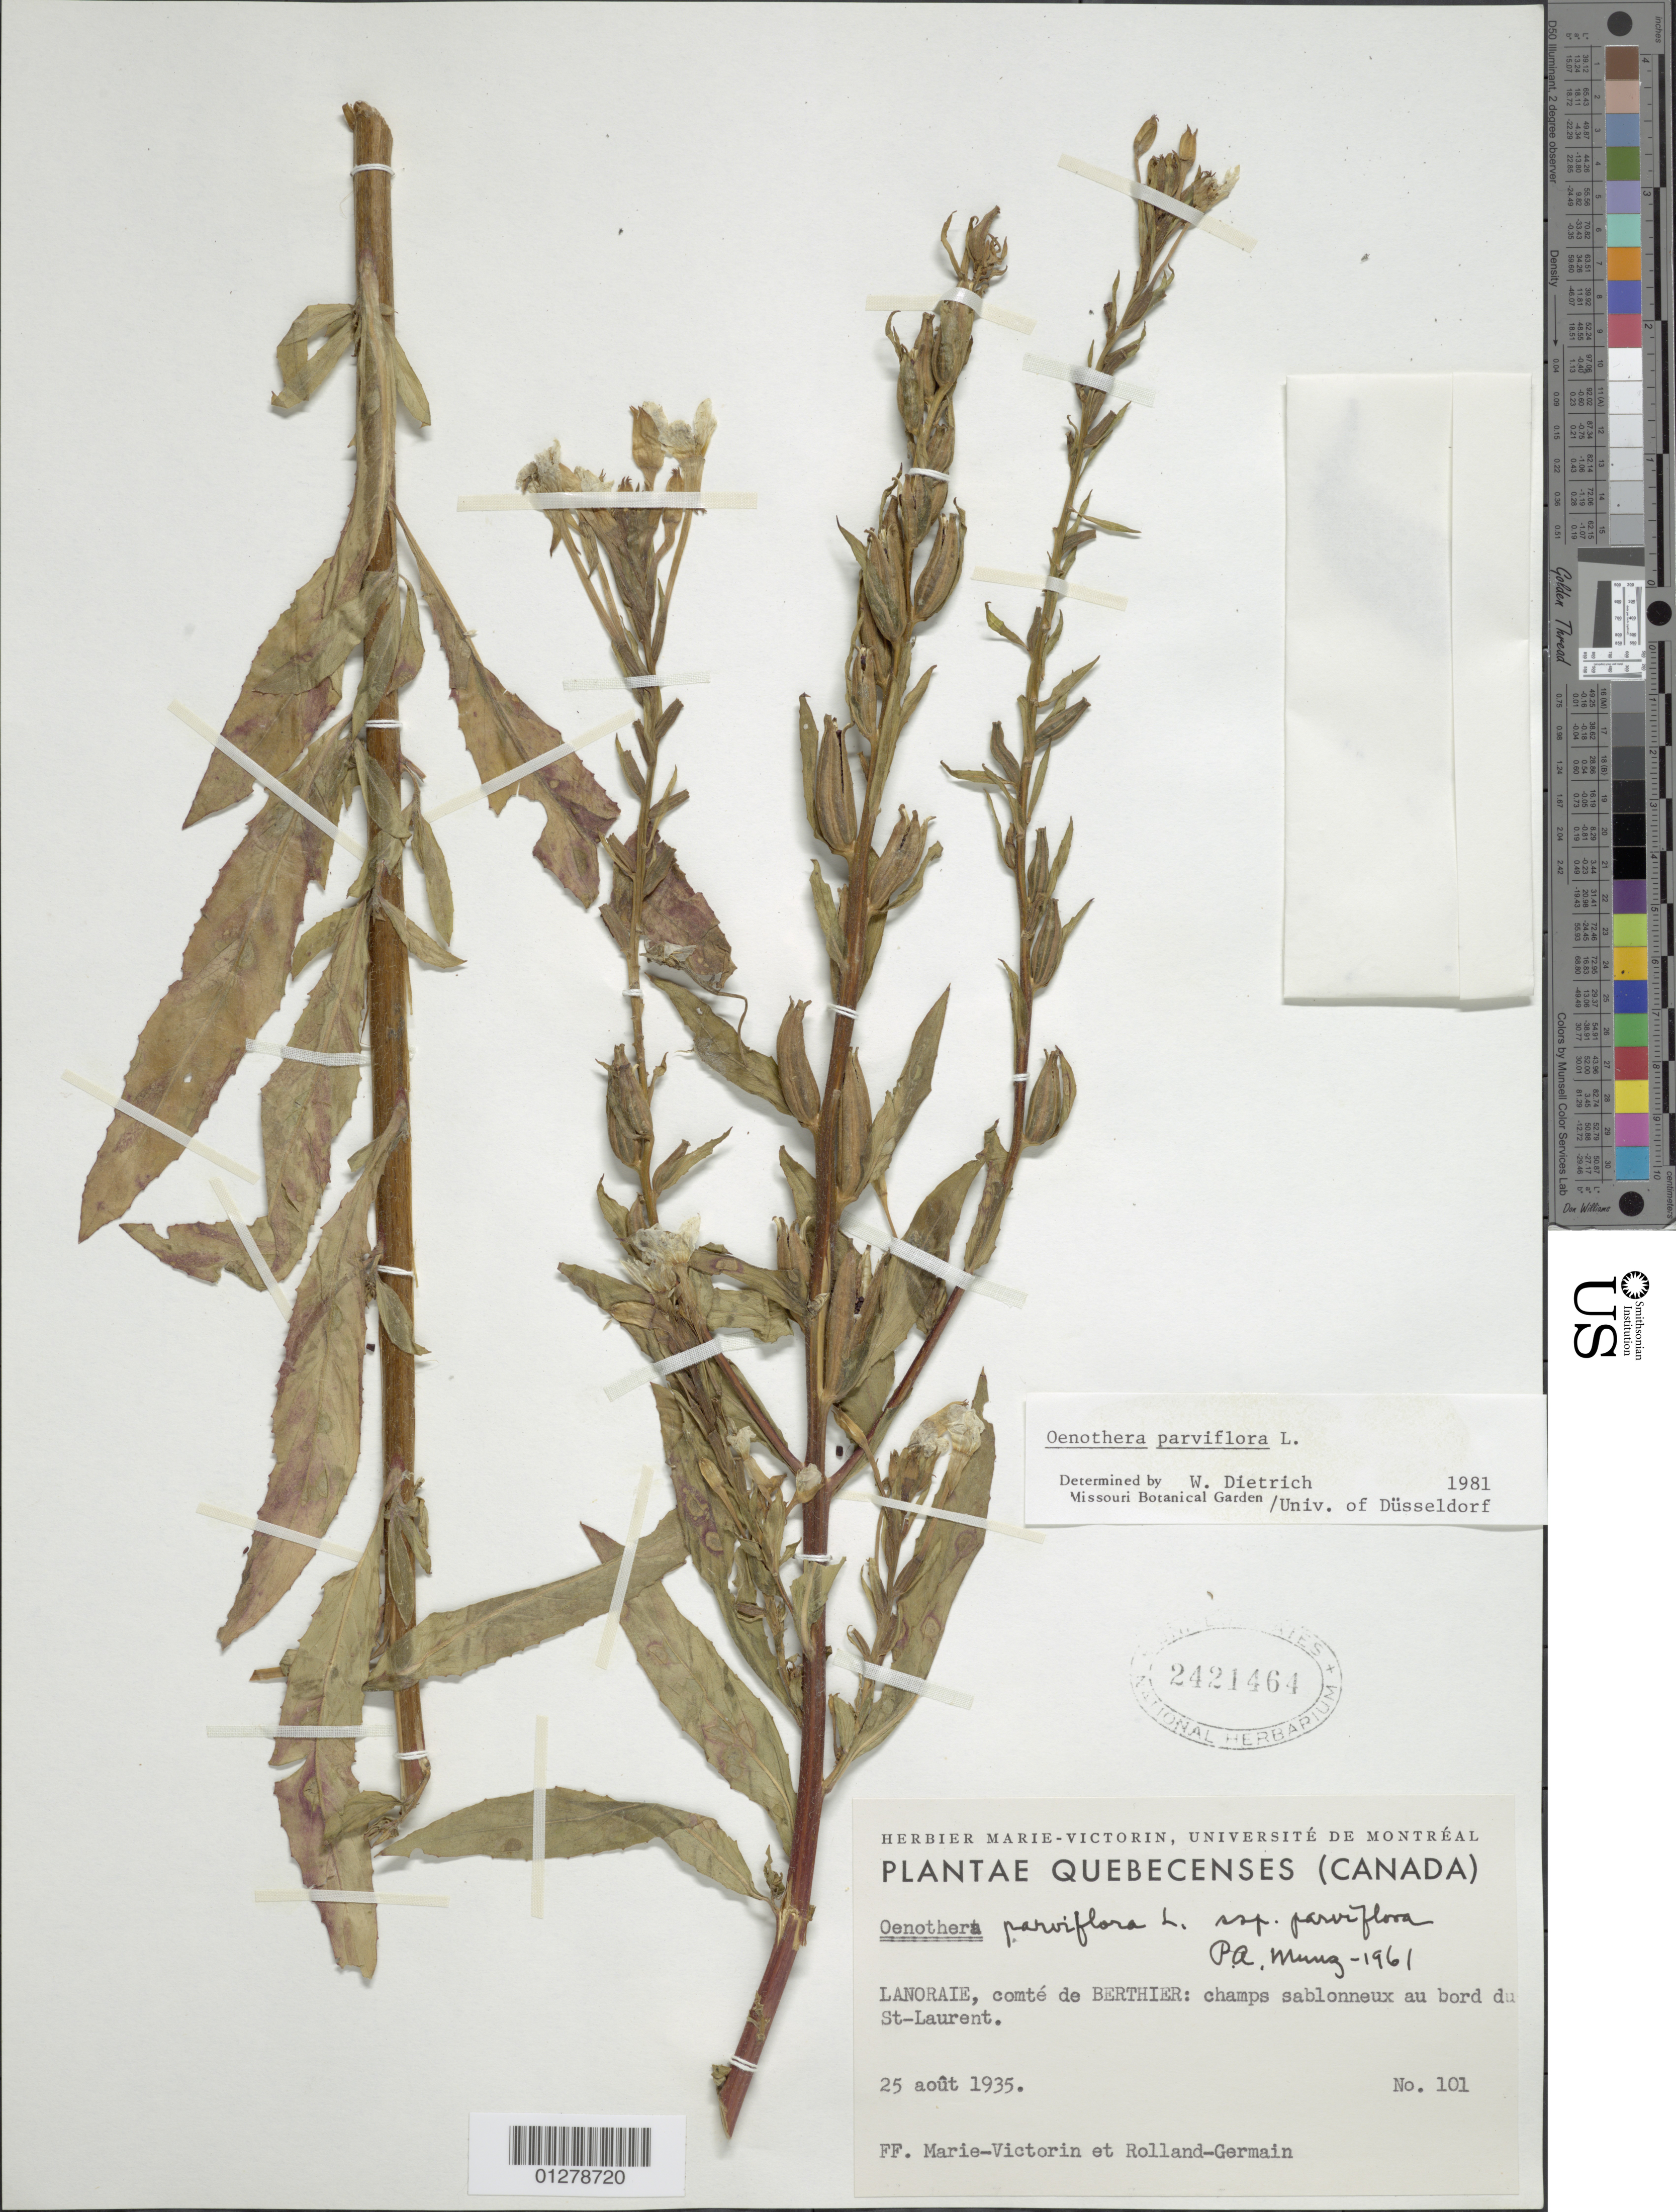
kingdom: Plantae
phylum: Tracheophyta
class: Magnoliopsida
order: Myrtales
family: Onagraceae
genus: Oenothera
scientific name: Oenothera parviflora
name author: L.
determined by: Dietrich, W.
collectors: Fr. Marie-Victorin & Rolland-Germain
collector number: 101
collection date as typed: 25 Aug 1935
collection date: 1935-08-25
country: Canada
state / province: Quebec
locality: Lavaltrie, comte de Berthier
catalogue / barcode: US 2421464